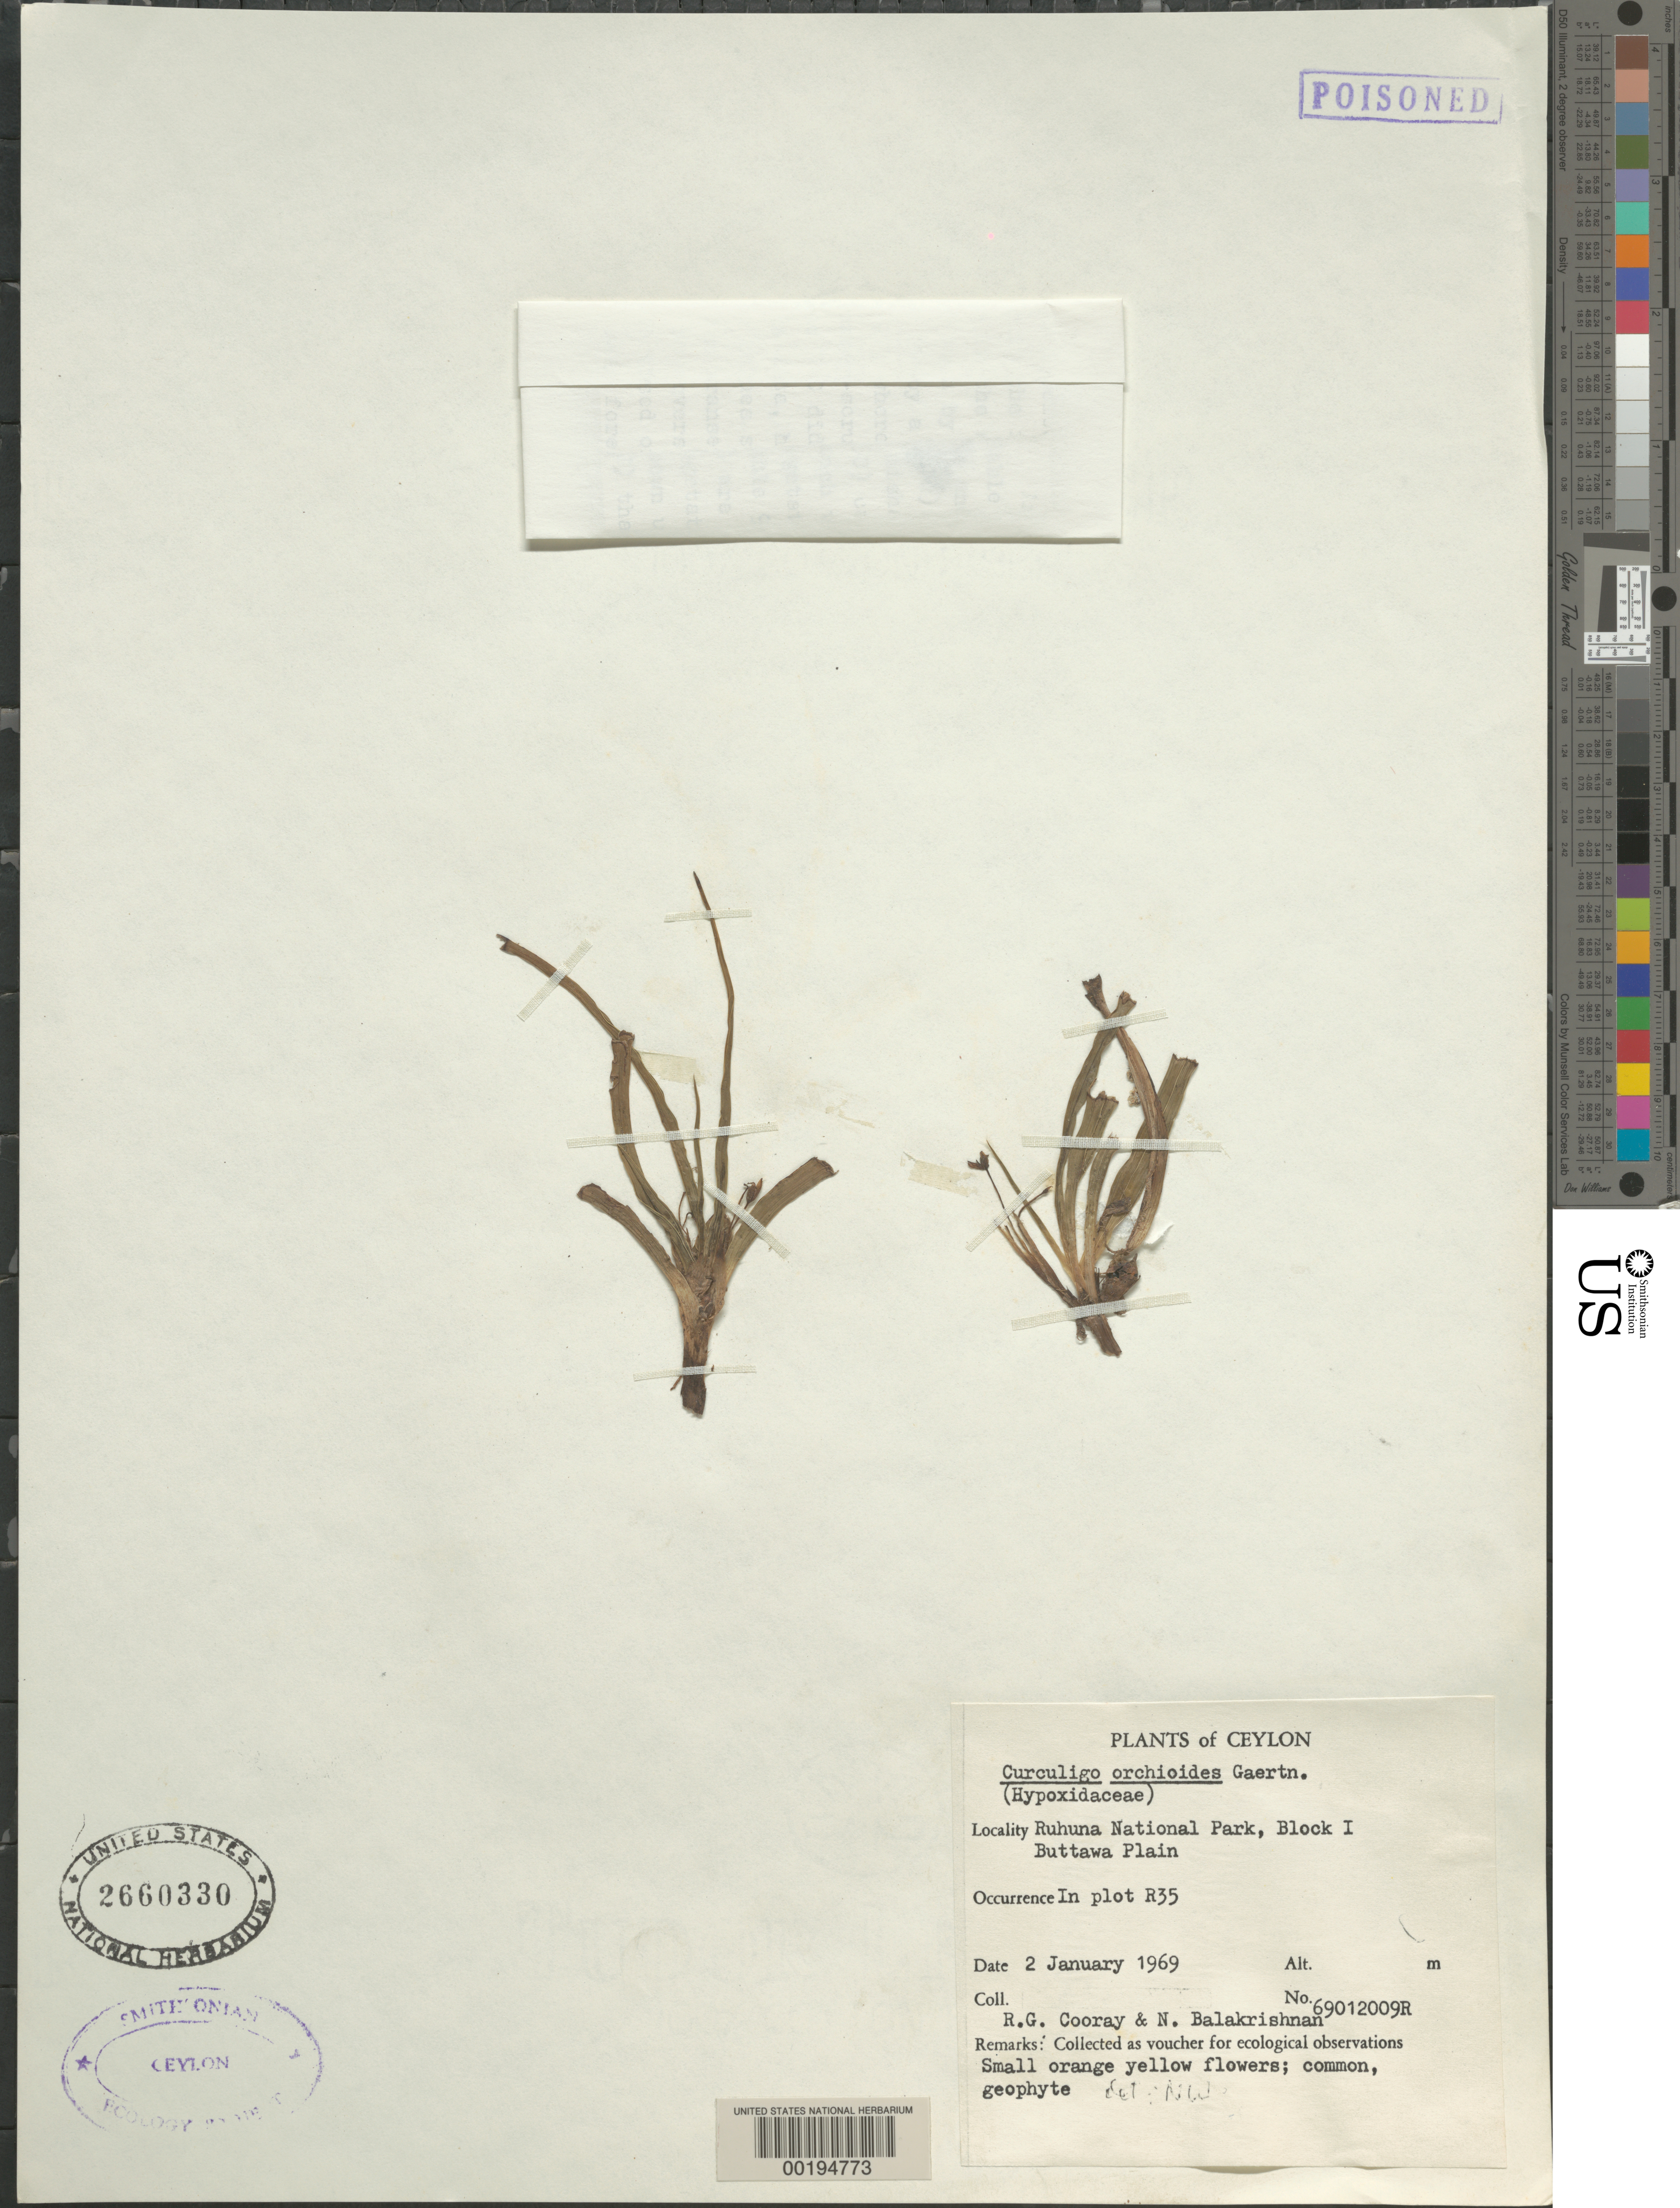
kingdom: Plantae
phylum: Tracheophyta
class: Liliopsida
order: Asparagales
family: Hypoxidaceae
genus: Curculigo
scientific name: Curculigo orchioides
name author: Gaertn.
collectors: R. Cooray & N. Balakrishnan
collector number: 69012009r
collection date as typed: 02 Jan 1969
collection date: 1969-01-02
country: Sri Lanka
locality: Ruhuna national park, block i buttawa plain, in plot r35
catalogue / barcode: US 2660330